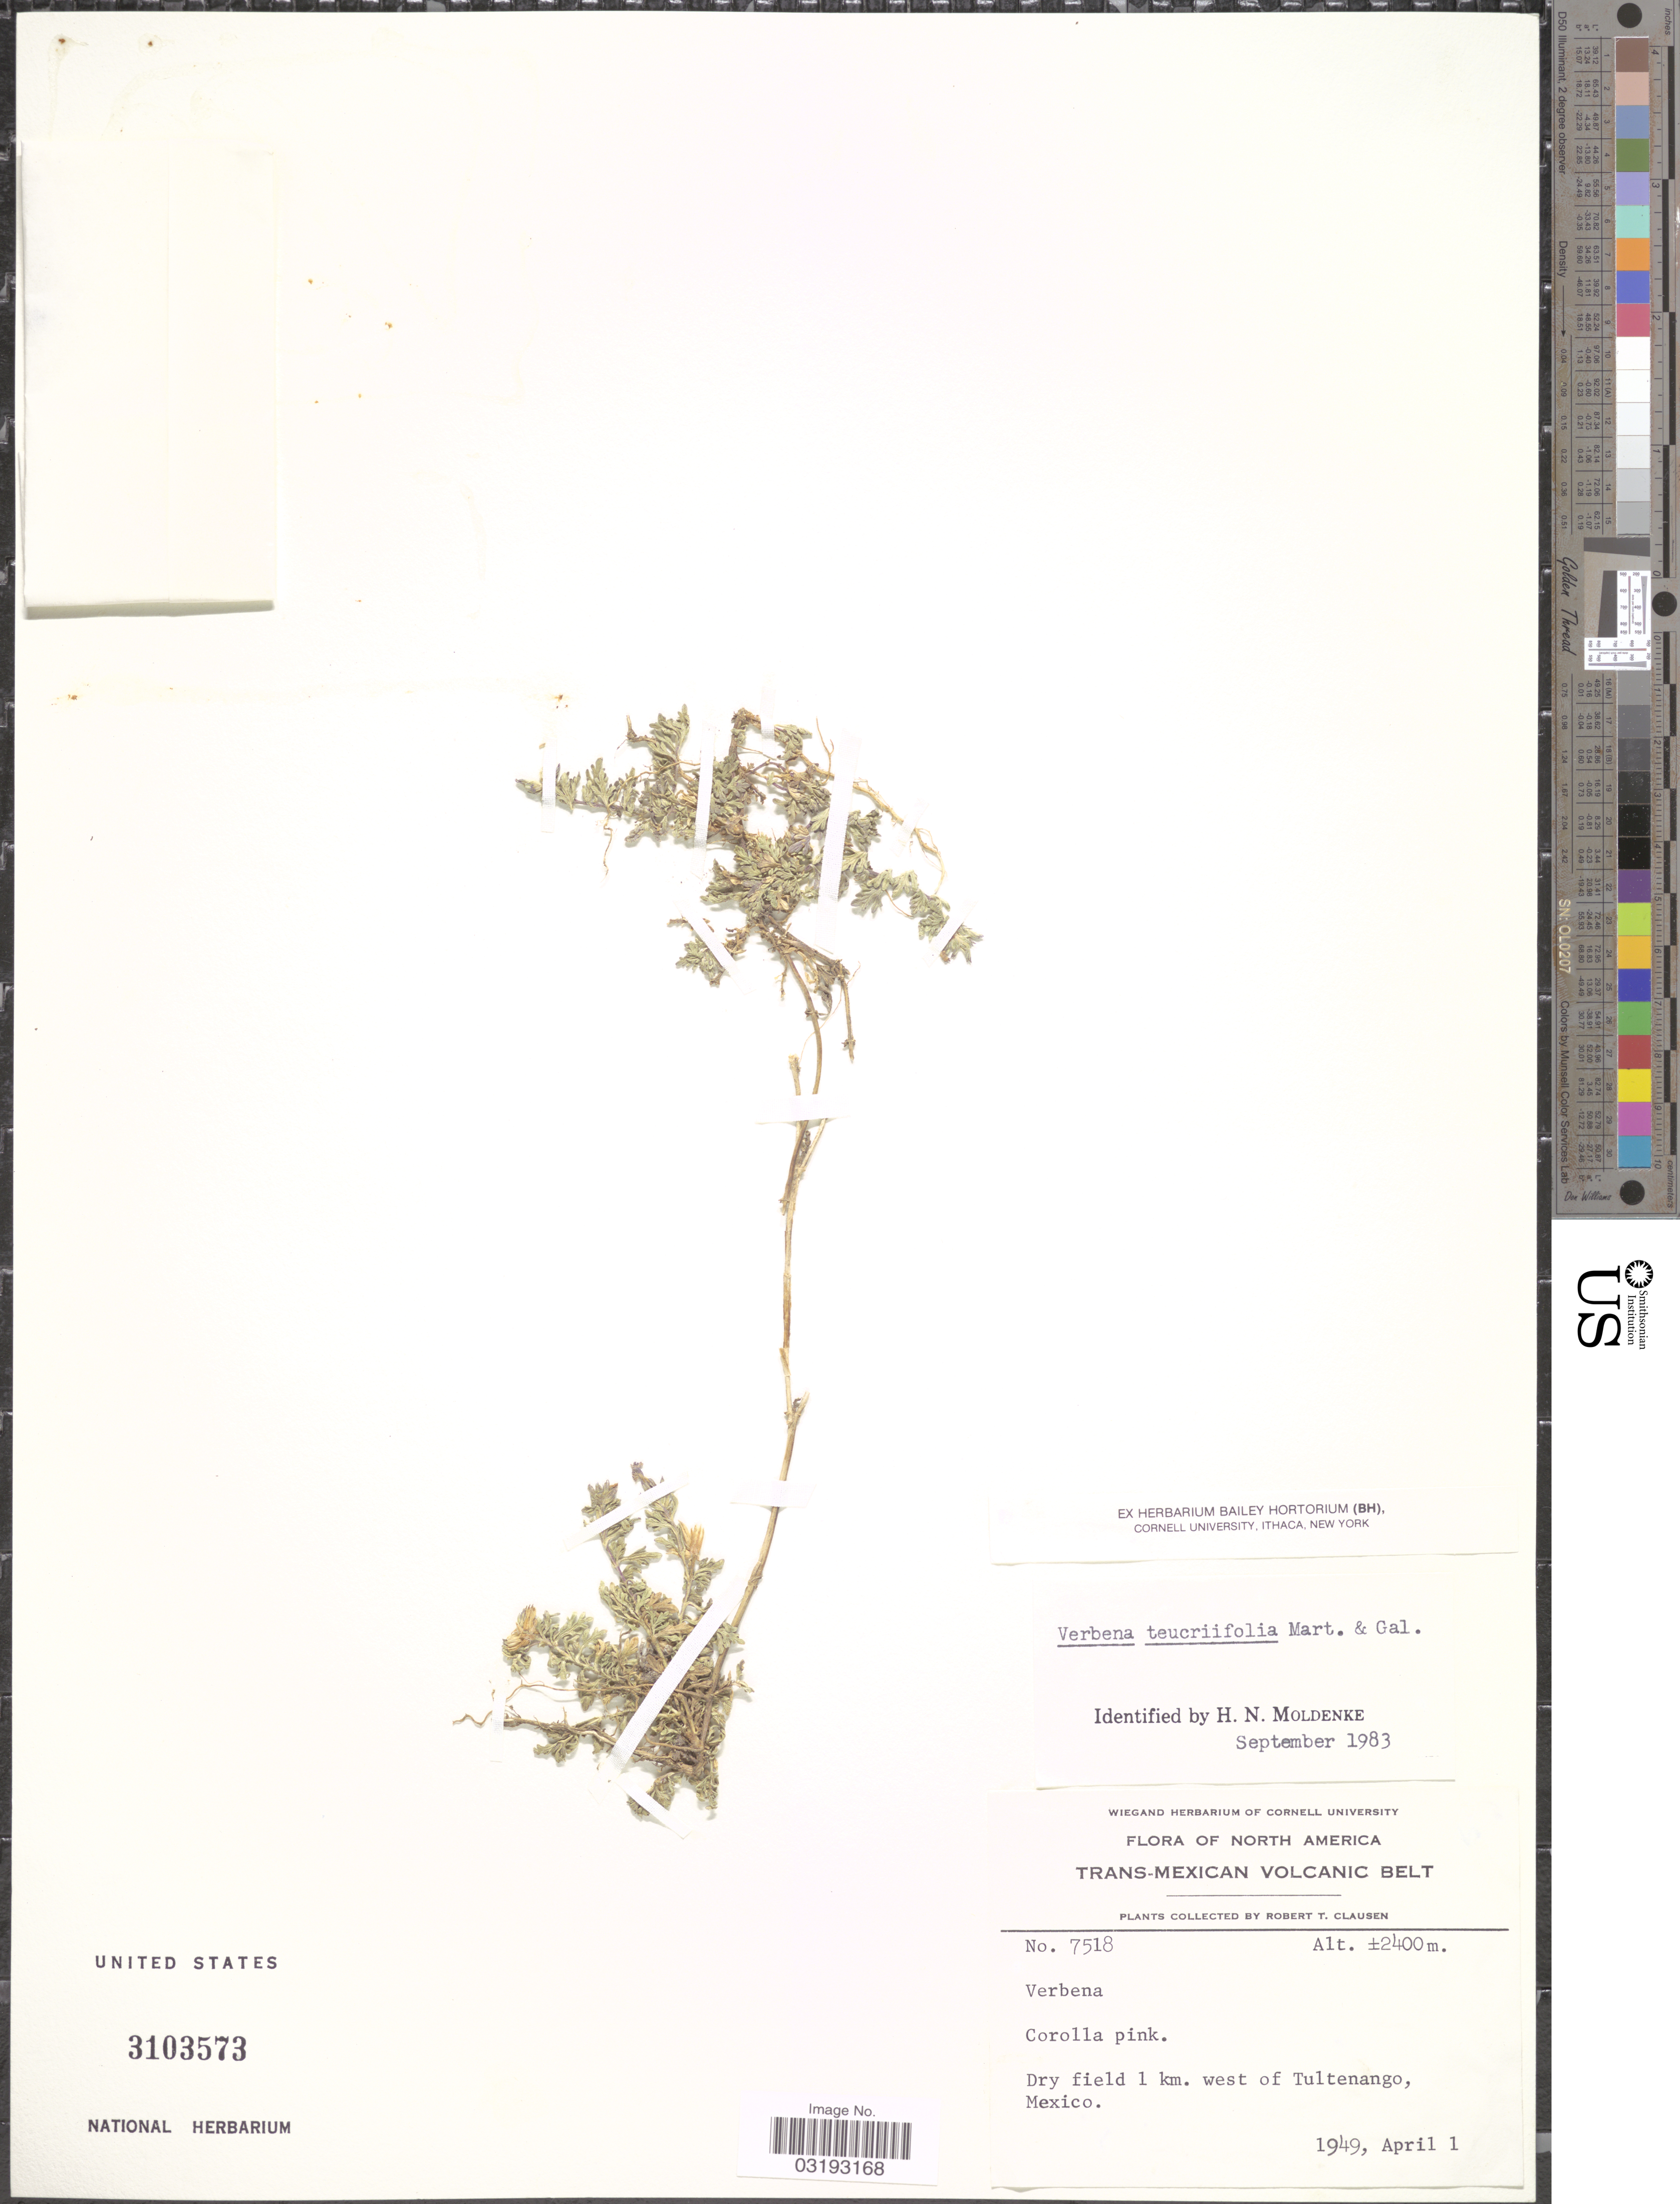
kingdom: Plantae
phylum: Tracheophyta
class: Magnoliopsida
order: Lamiales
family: Verbenaceae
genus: Verbena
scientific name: Verbena teucriifolia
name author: M. Martens & Galeotti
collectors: R. T. Clausen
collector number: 7518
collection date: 1949-04-01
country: Mexico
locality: Trans-Mexican Volcanic Belt. Dry field 1 km. west of Tultenango.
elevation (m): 2400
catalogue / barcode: US 3103573